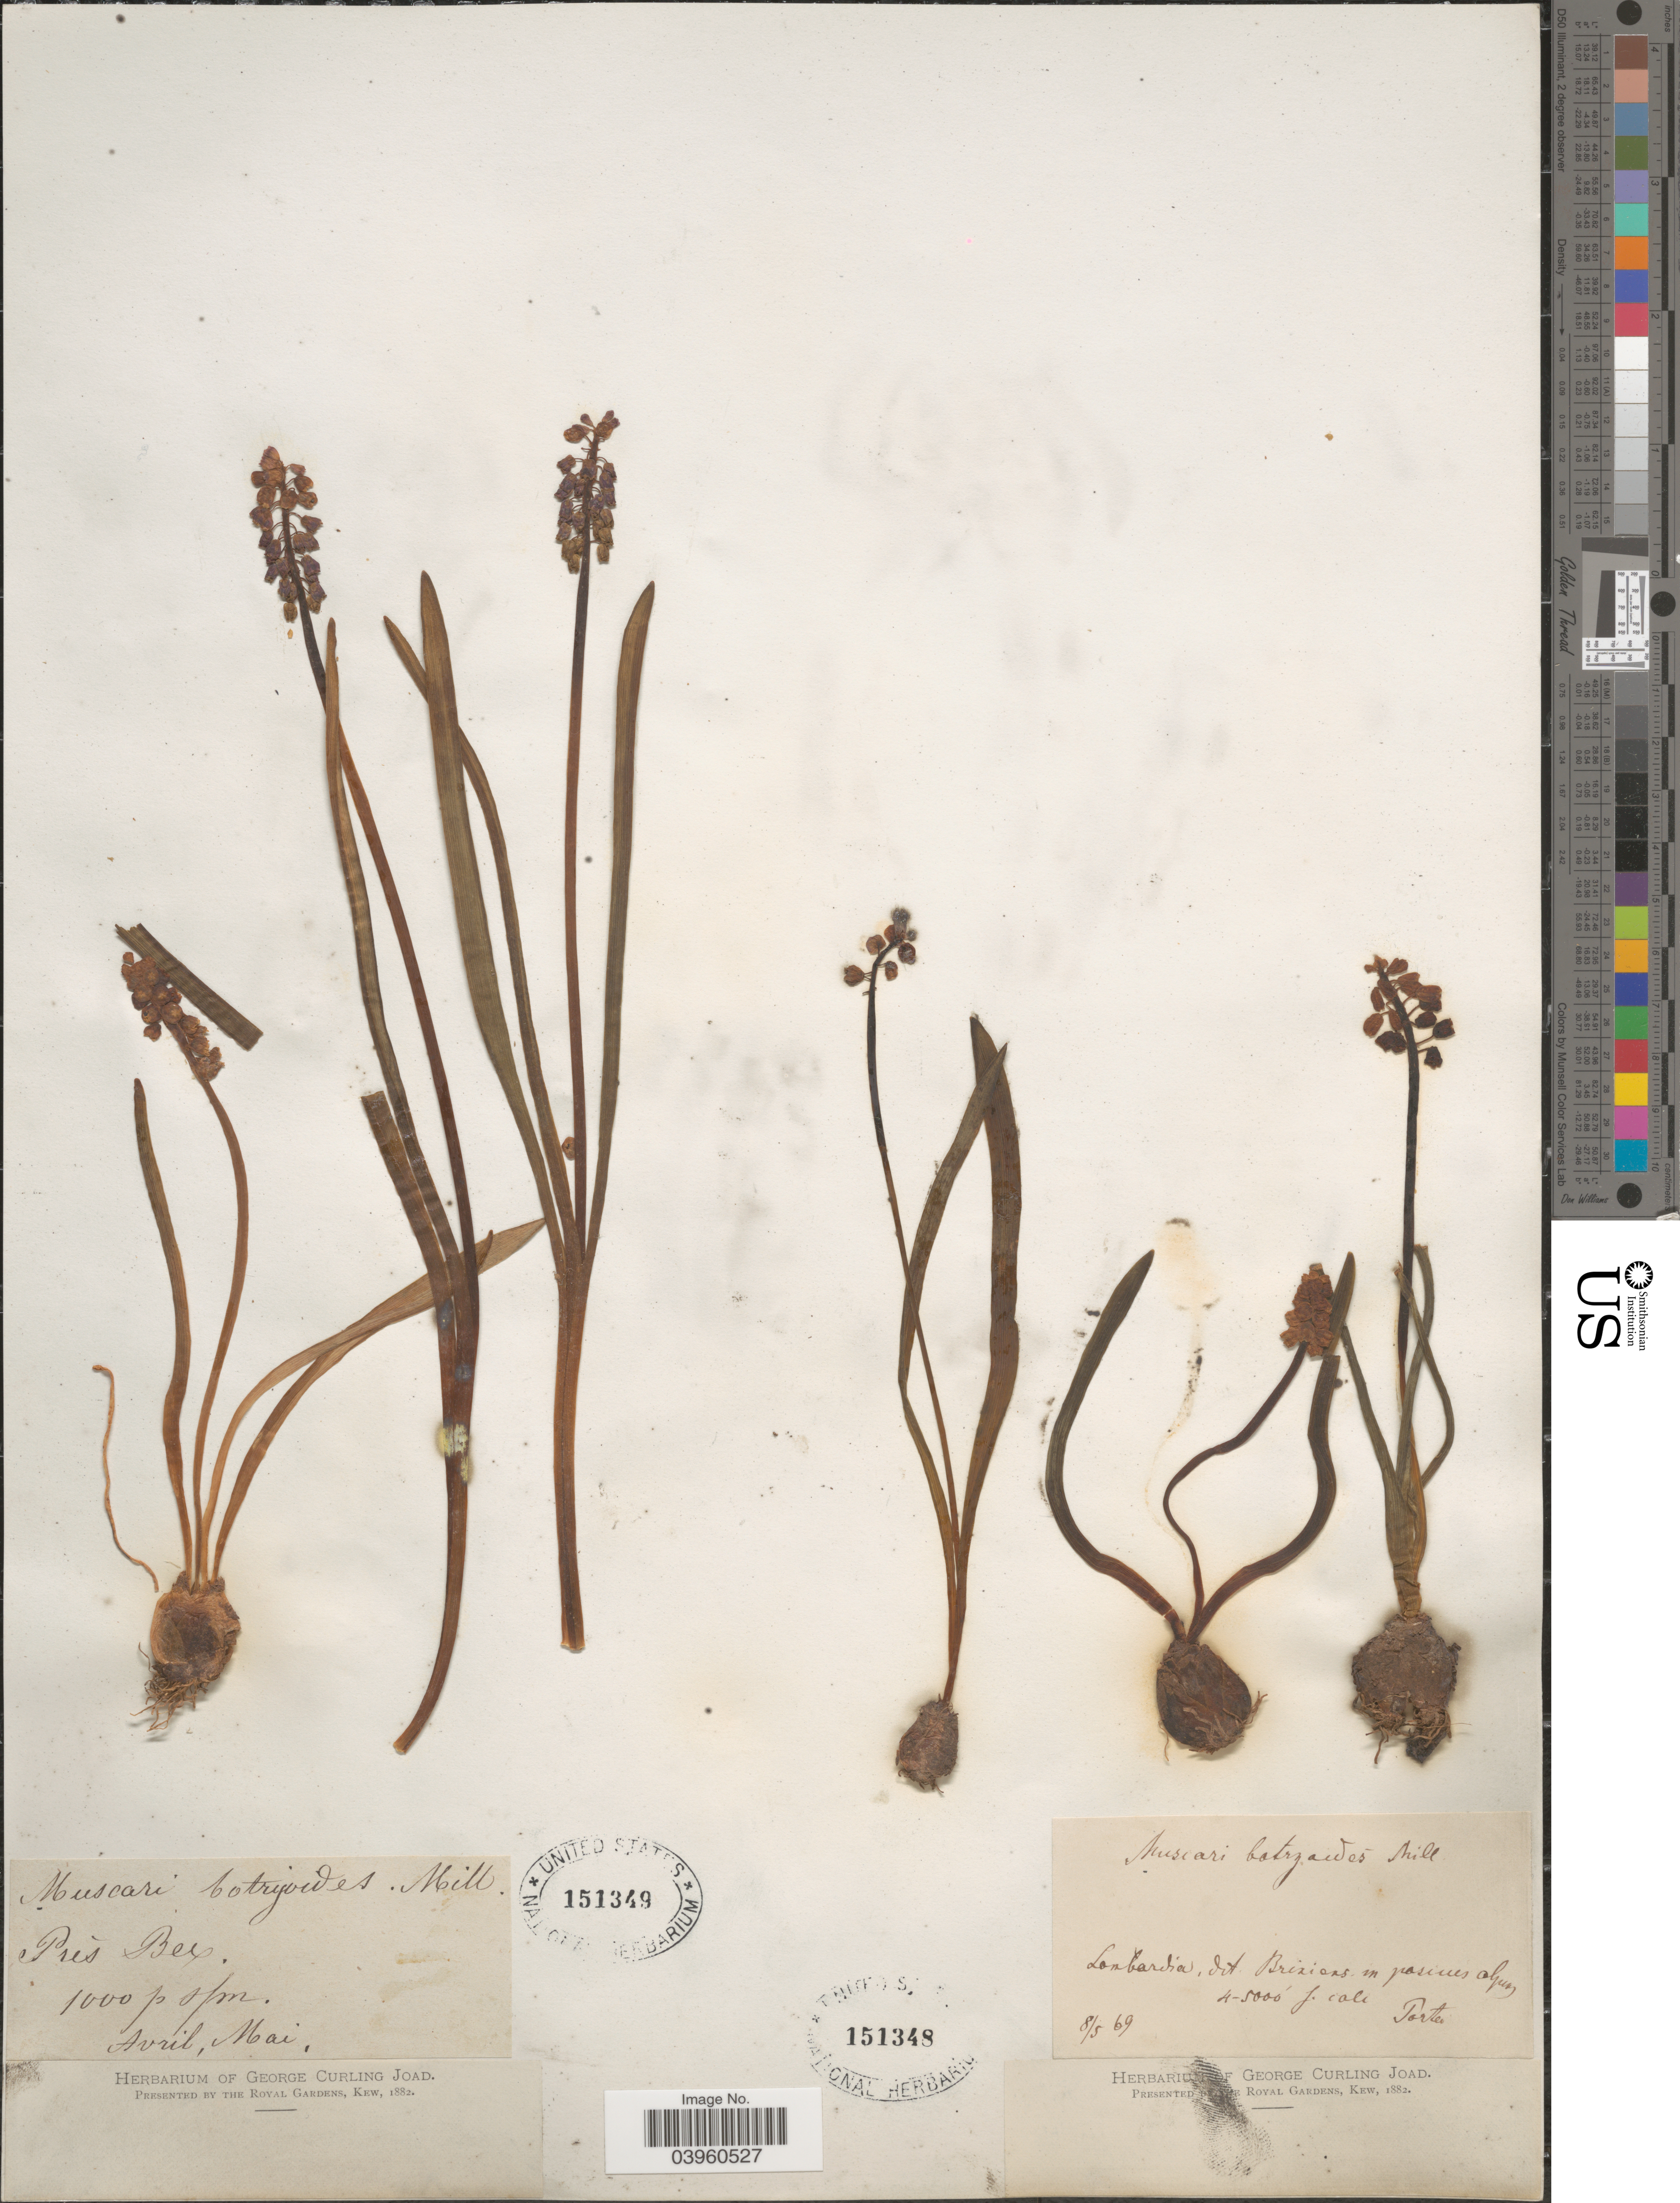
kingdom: Plantae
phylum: Tracheophyta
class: Liliopsida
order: Asparagales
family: Asparagaceae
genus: Muscari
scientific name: Muscari botryoides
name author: (L.) Mill.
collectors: ex herb. George Curling Joad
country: Switzerland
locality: Prés Bex.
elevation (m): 1000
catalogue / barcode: US 151349